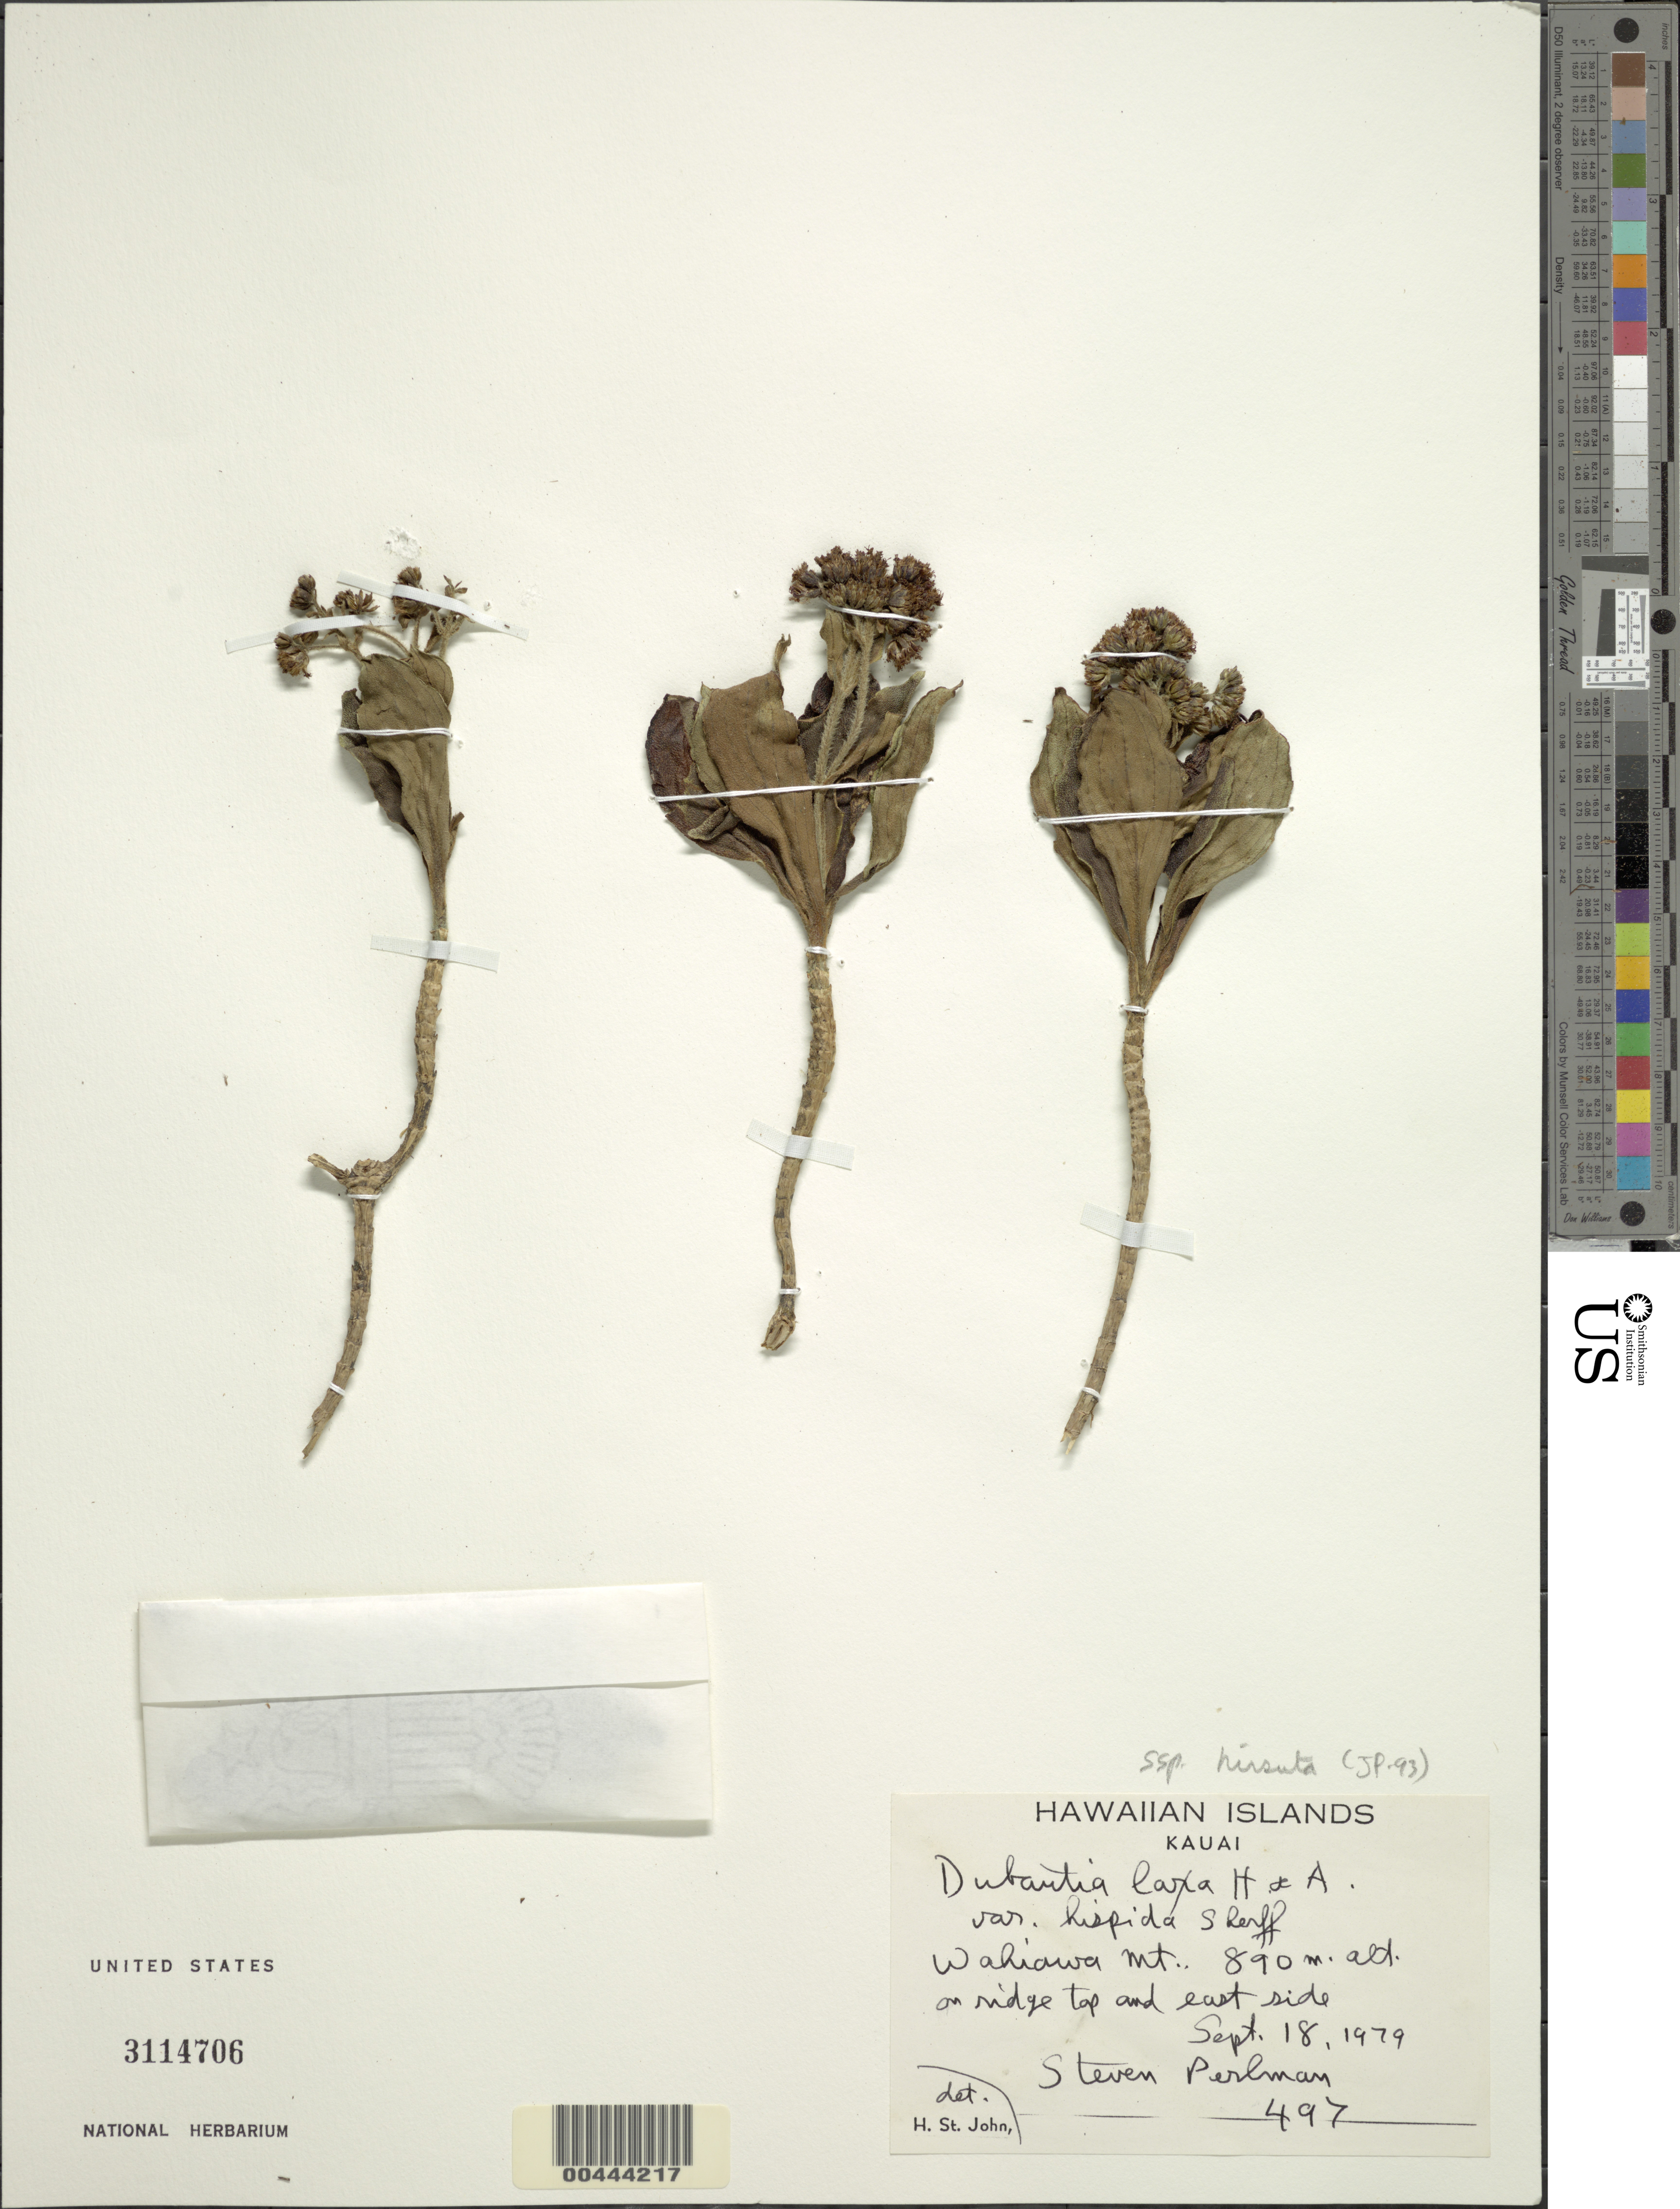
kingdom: Plantae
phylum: Tracheophyta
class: Magnoliopsida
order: Asterales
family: Asteraceae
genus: Dubautia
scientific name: Dubautia laxa subsp. hirsuta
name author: (Hillebr.) G.D. Carr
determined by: Pruski, J. F.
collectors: S. P. Perlman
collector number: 497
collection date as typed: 18 Sep 1979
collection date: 1979-09-18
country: United States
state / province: Hawaii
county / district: Kauai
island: Kaua'i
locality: Wahiawa Mt., on ridge top and E side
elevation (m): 890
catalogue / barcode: US 3114706